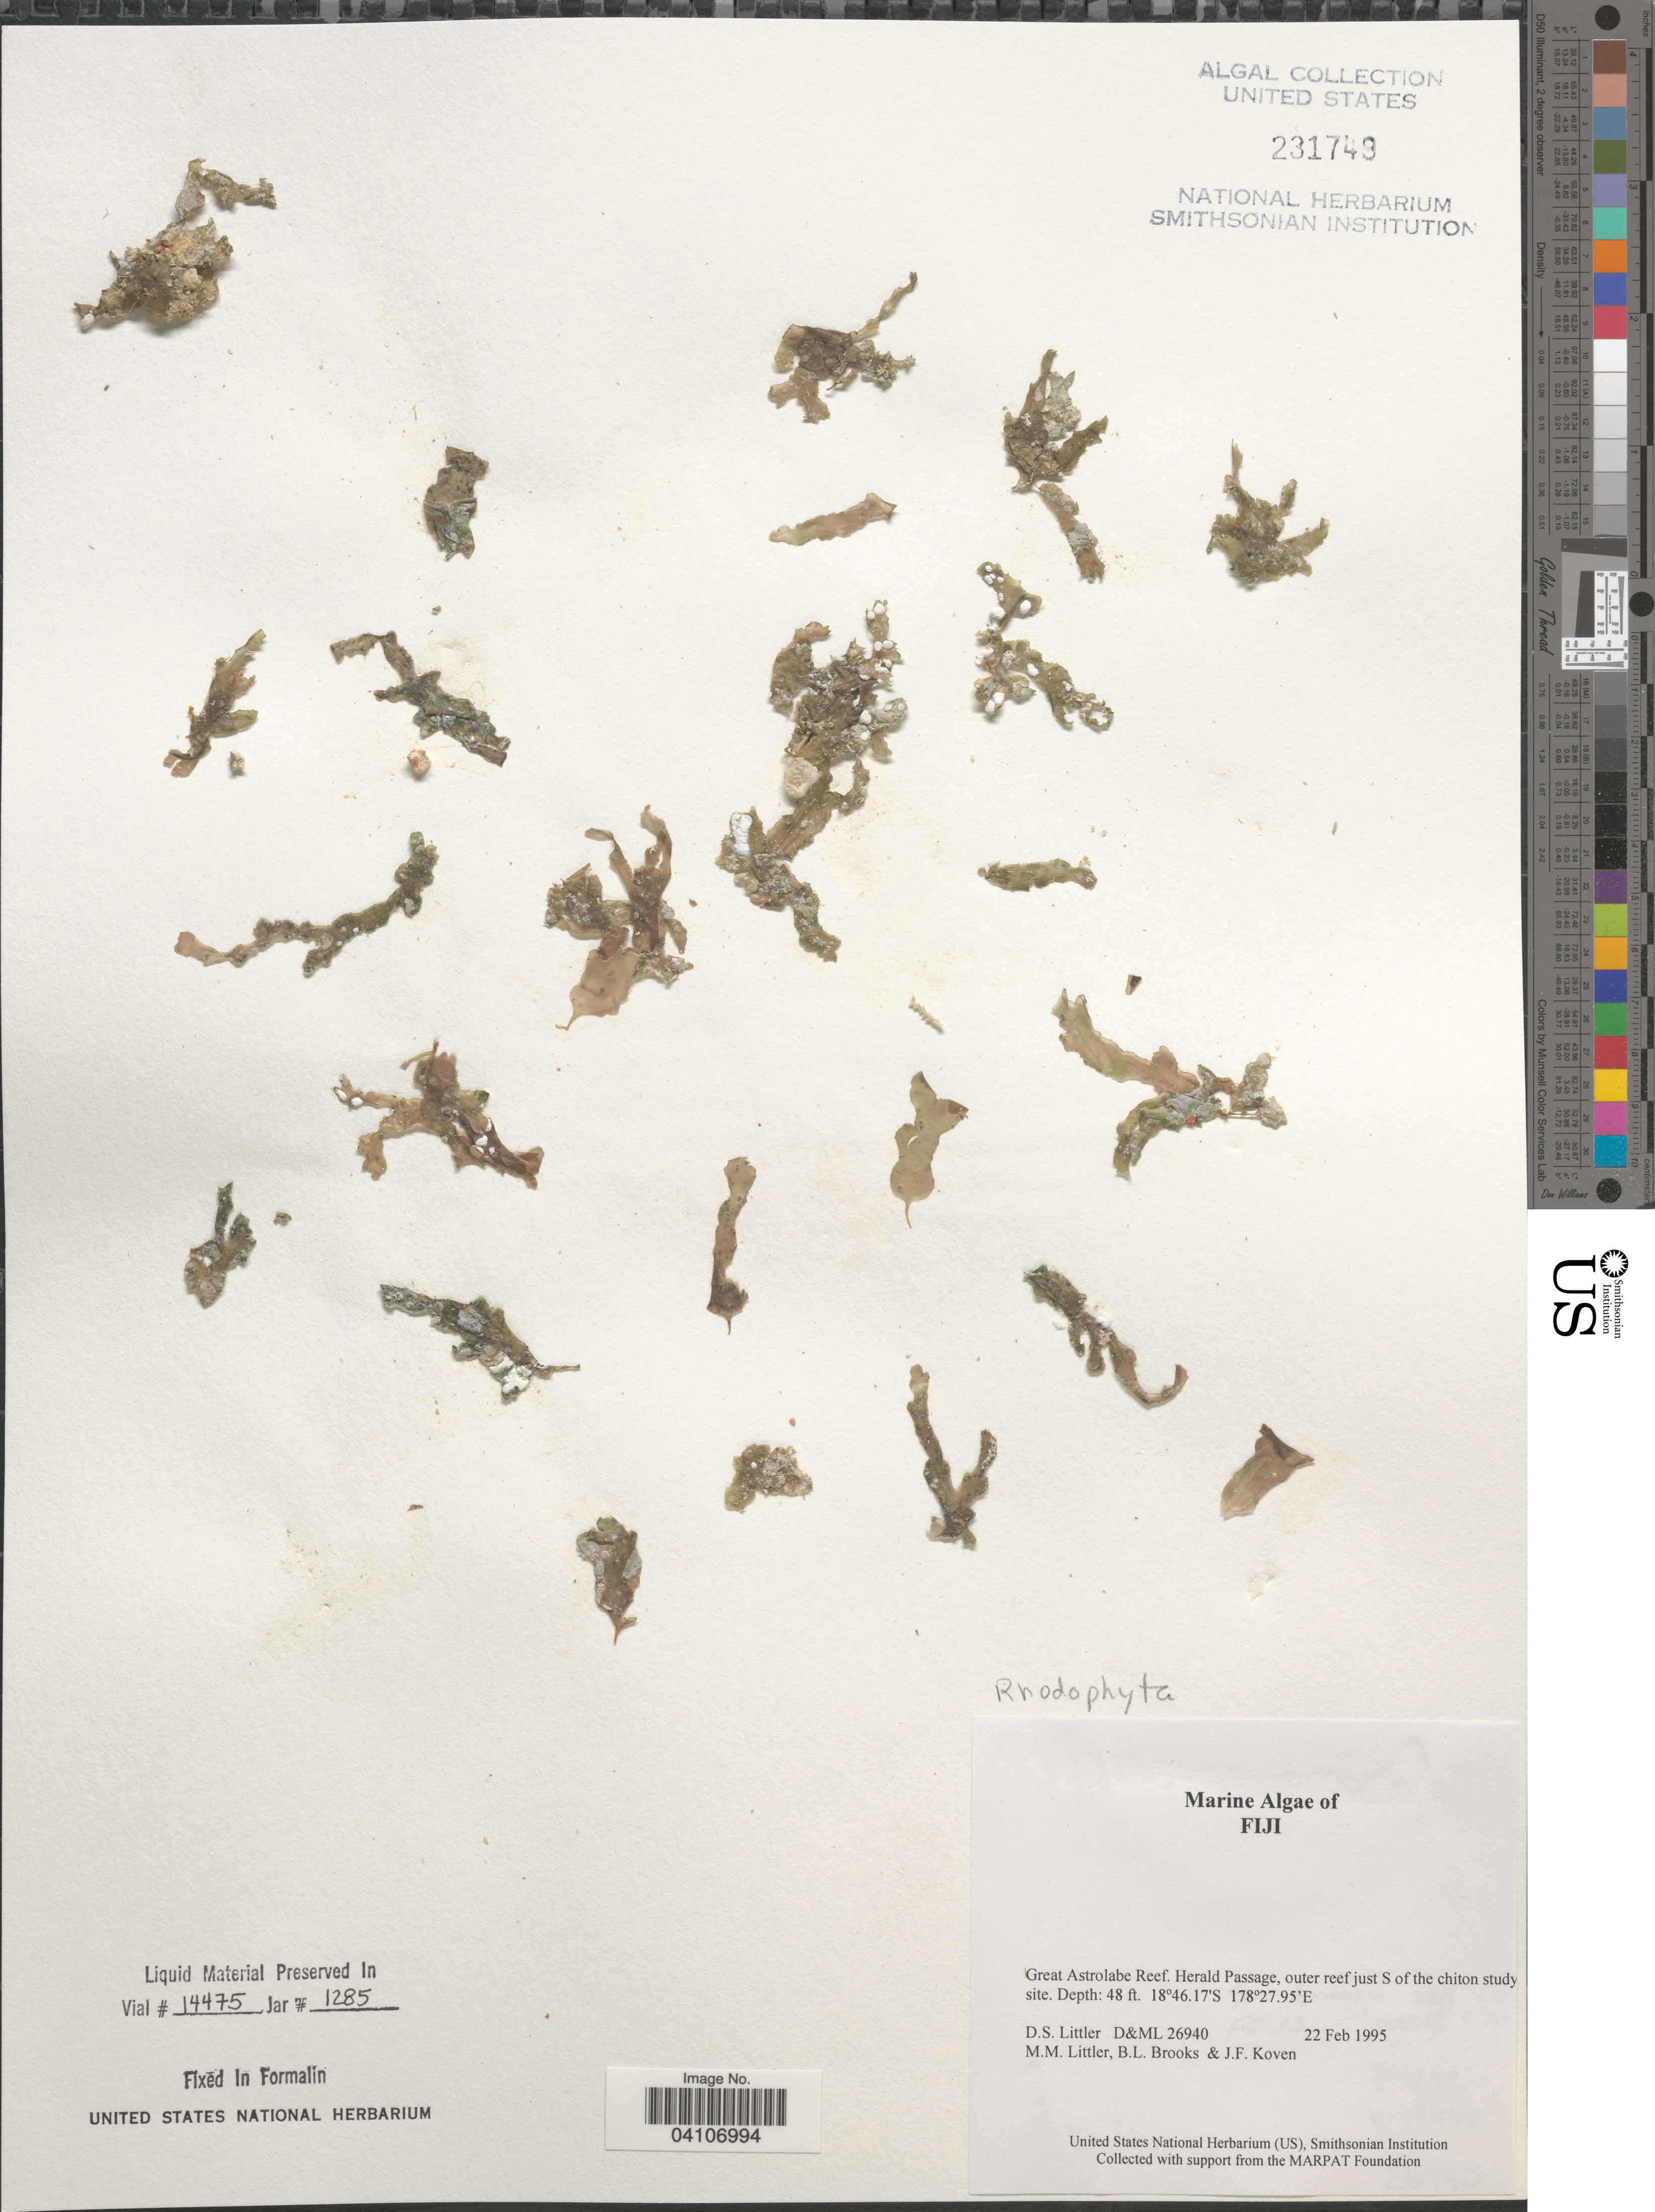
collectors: D. S. Littler, B. Brooks & J. Koven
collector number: D&ML26940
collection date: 1995-02-22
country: Fiji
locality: Great Astrolabe Reef. Herald Passage, outer reef just S of the chiton study site.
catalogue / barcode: US 231749